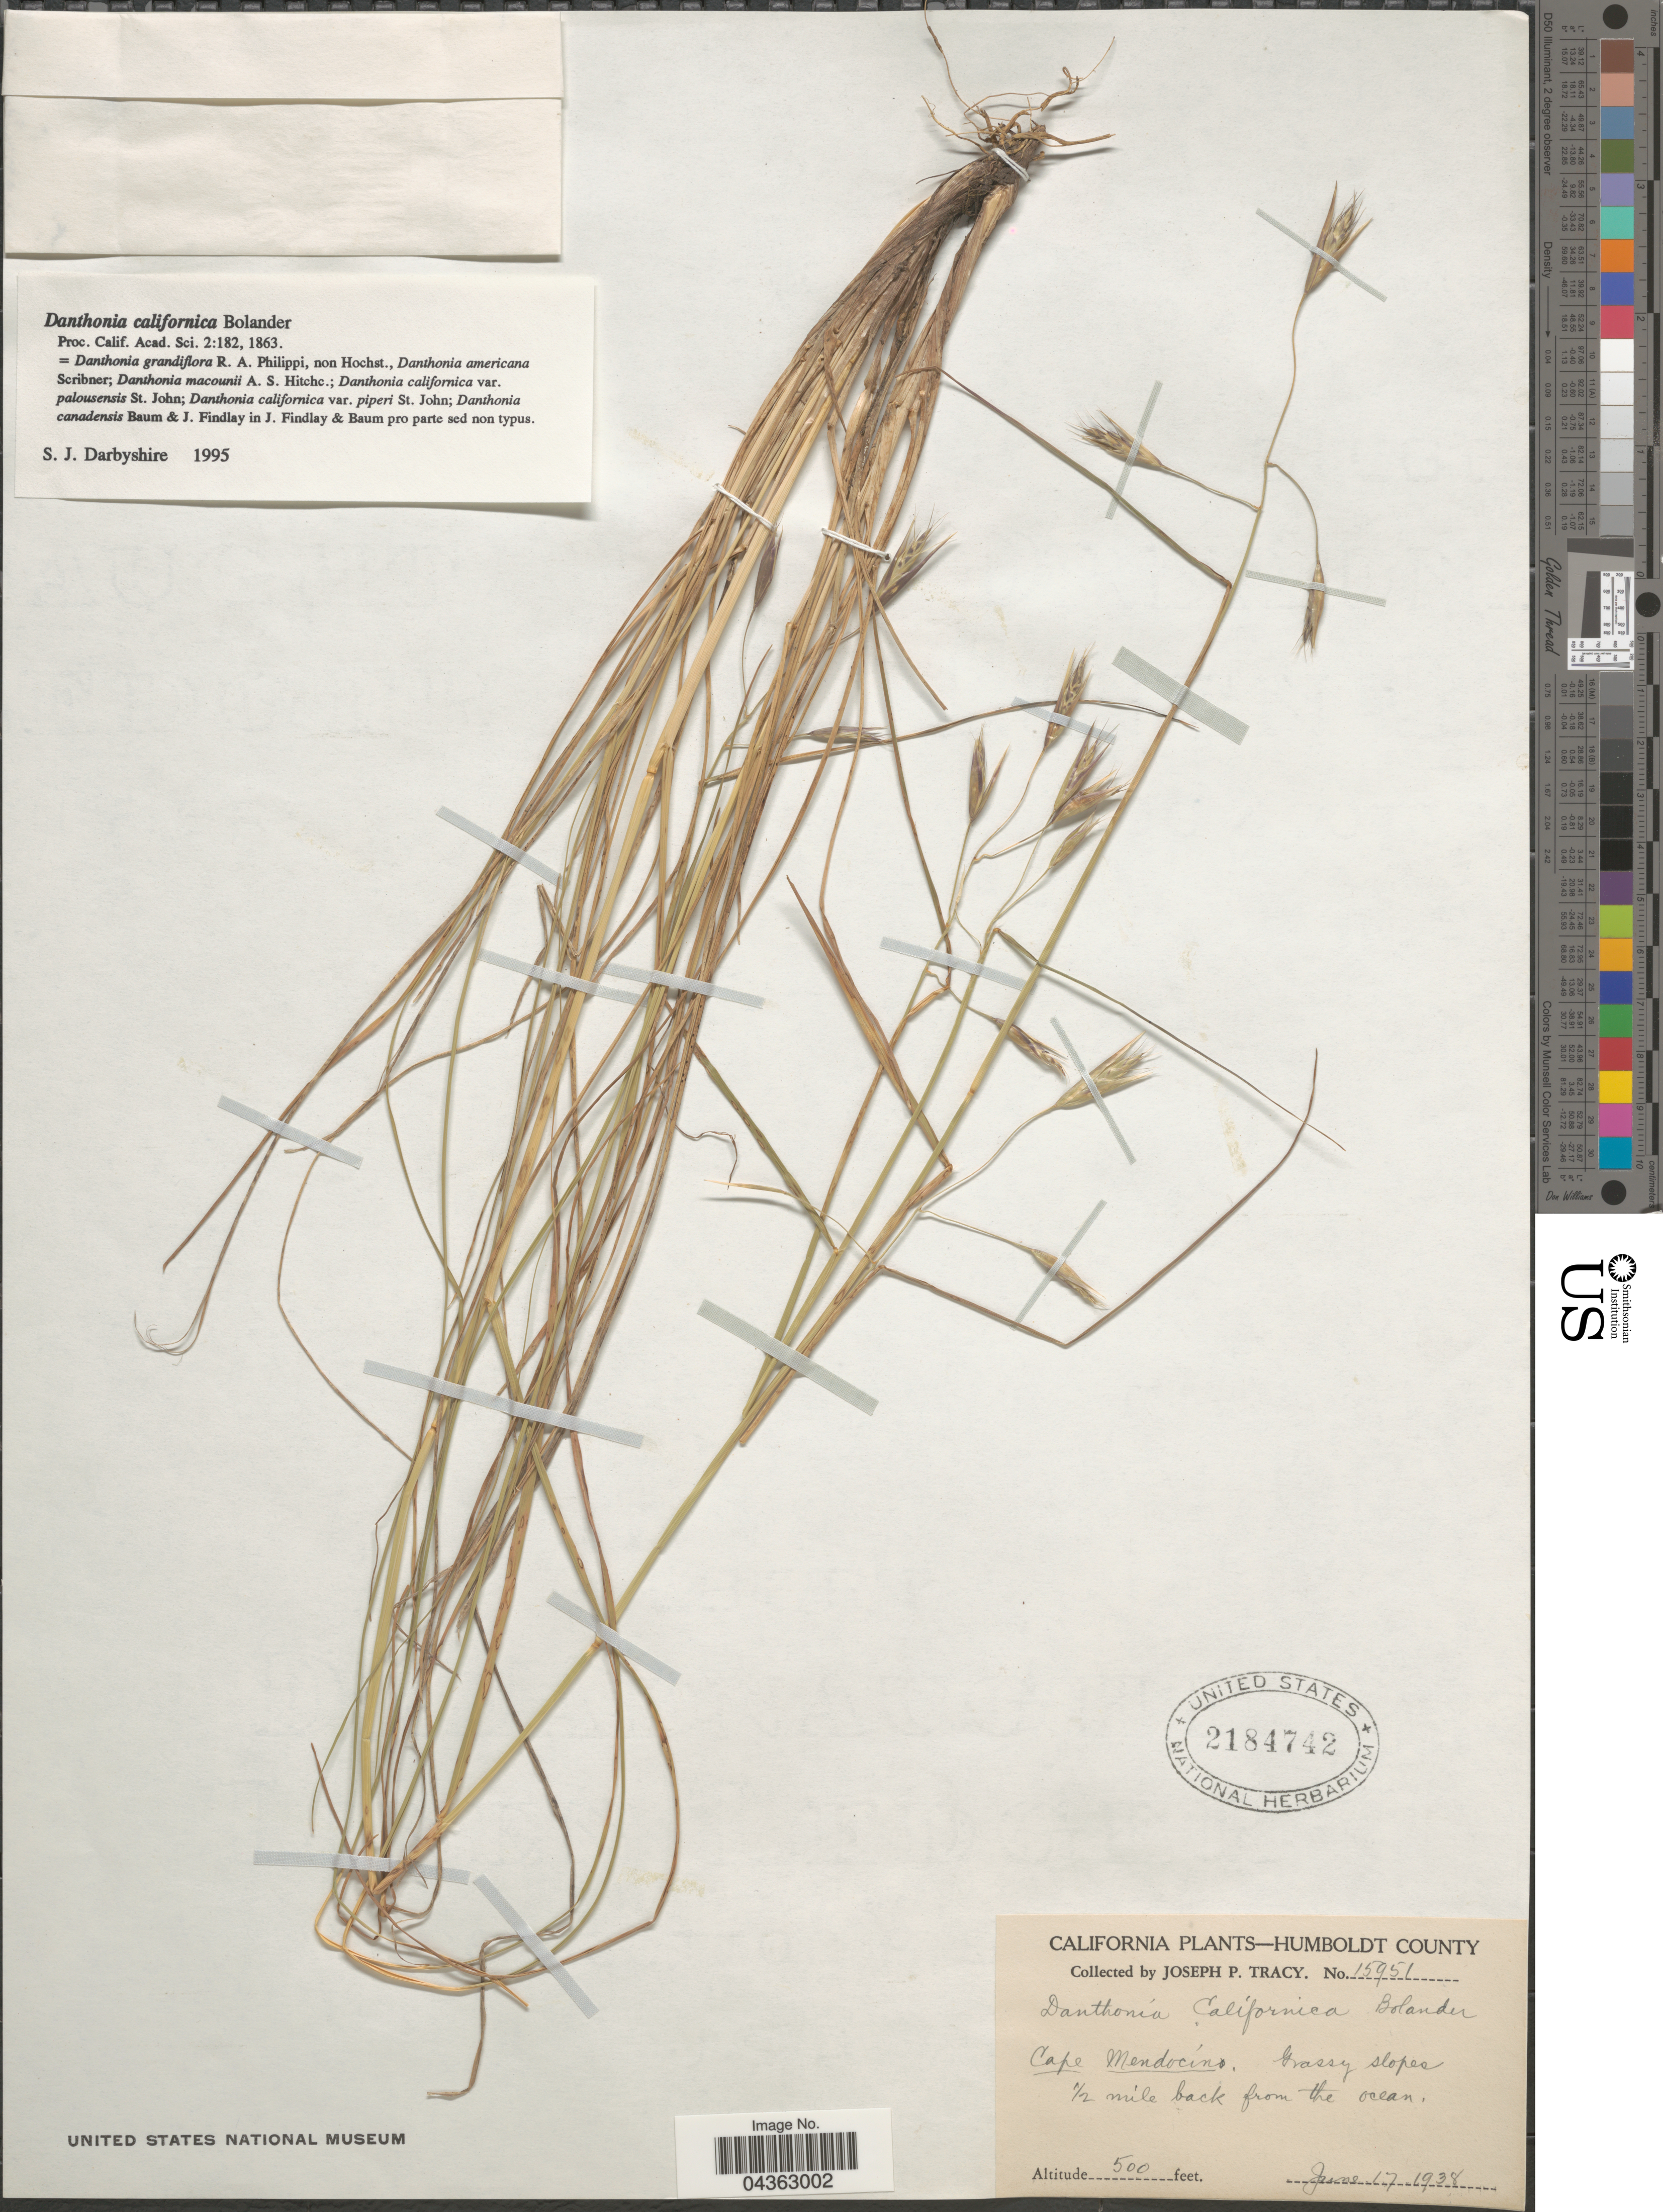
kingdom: Plantae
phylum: Tracheophyta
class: Liliopsida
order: Poales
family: Poaceae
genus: Danthonia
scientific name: Danthonia californica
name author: Bol.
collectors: J. Tracy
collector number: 15951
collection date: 1938-06-17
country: United States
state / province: California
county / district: Humboldt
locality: Humboldt County. Cape Mendocino. Grassy slopes ½ mile back from the ocean.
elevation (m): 152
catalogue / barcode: US 2184742